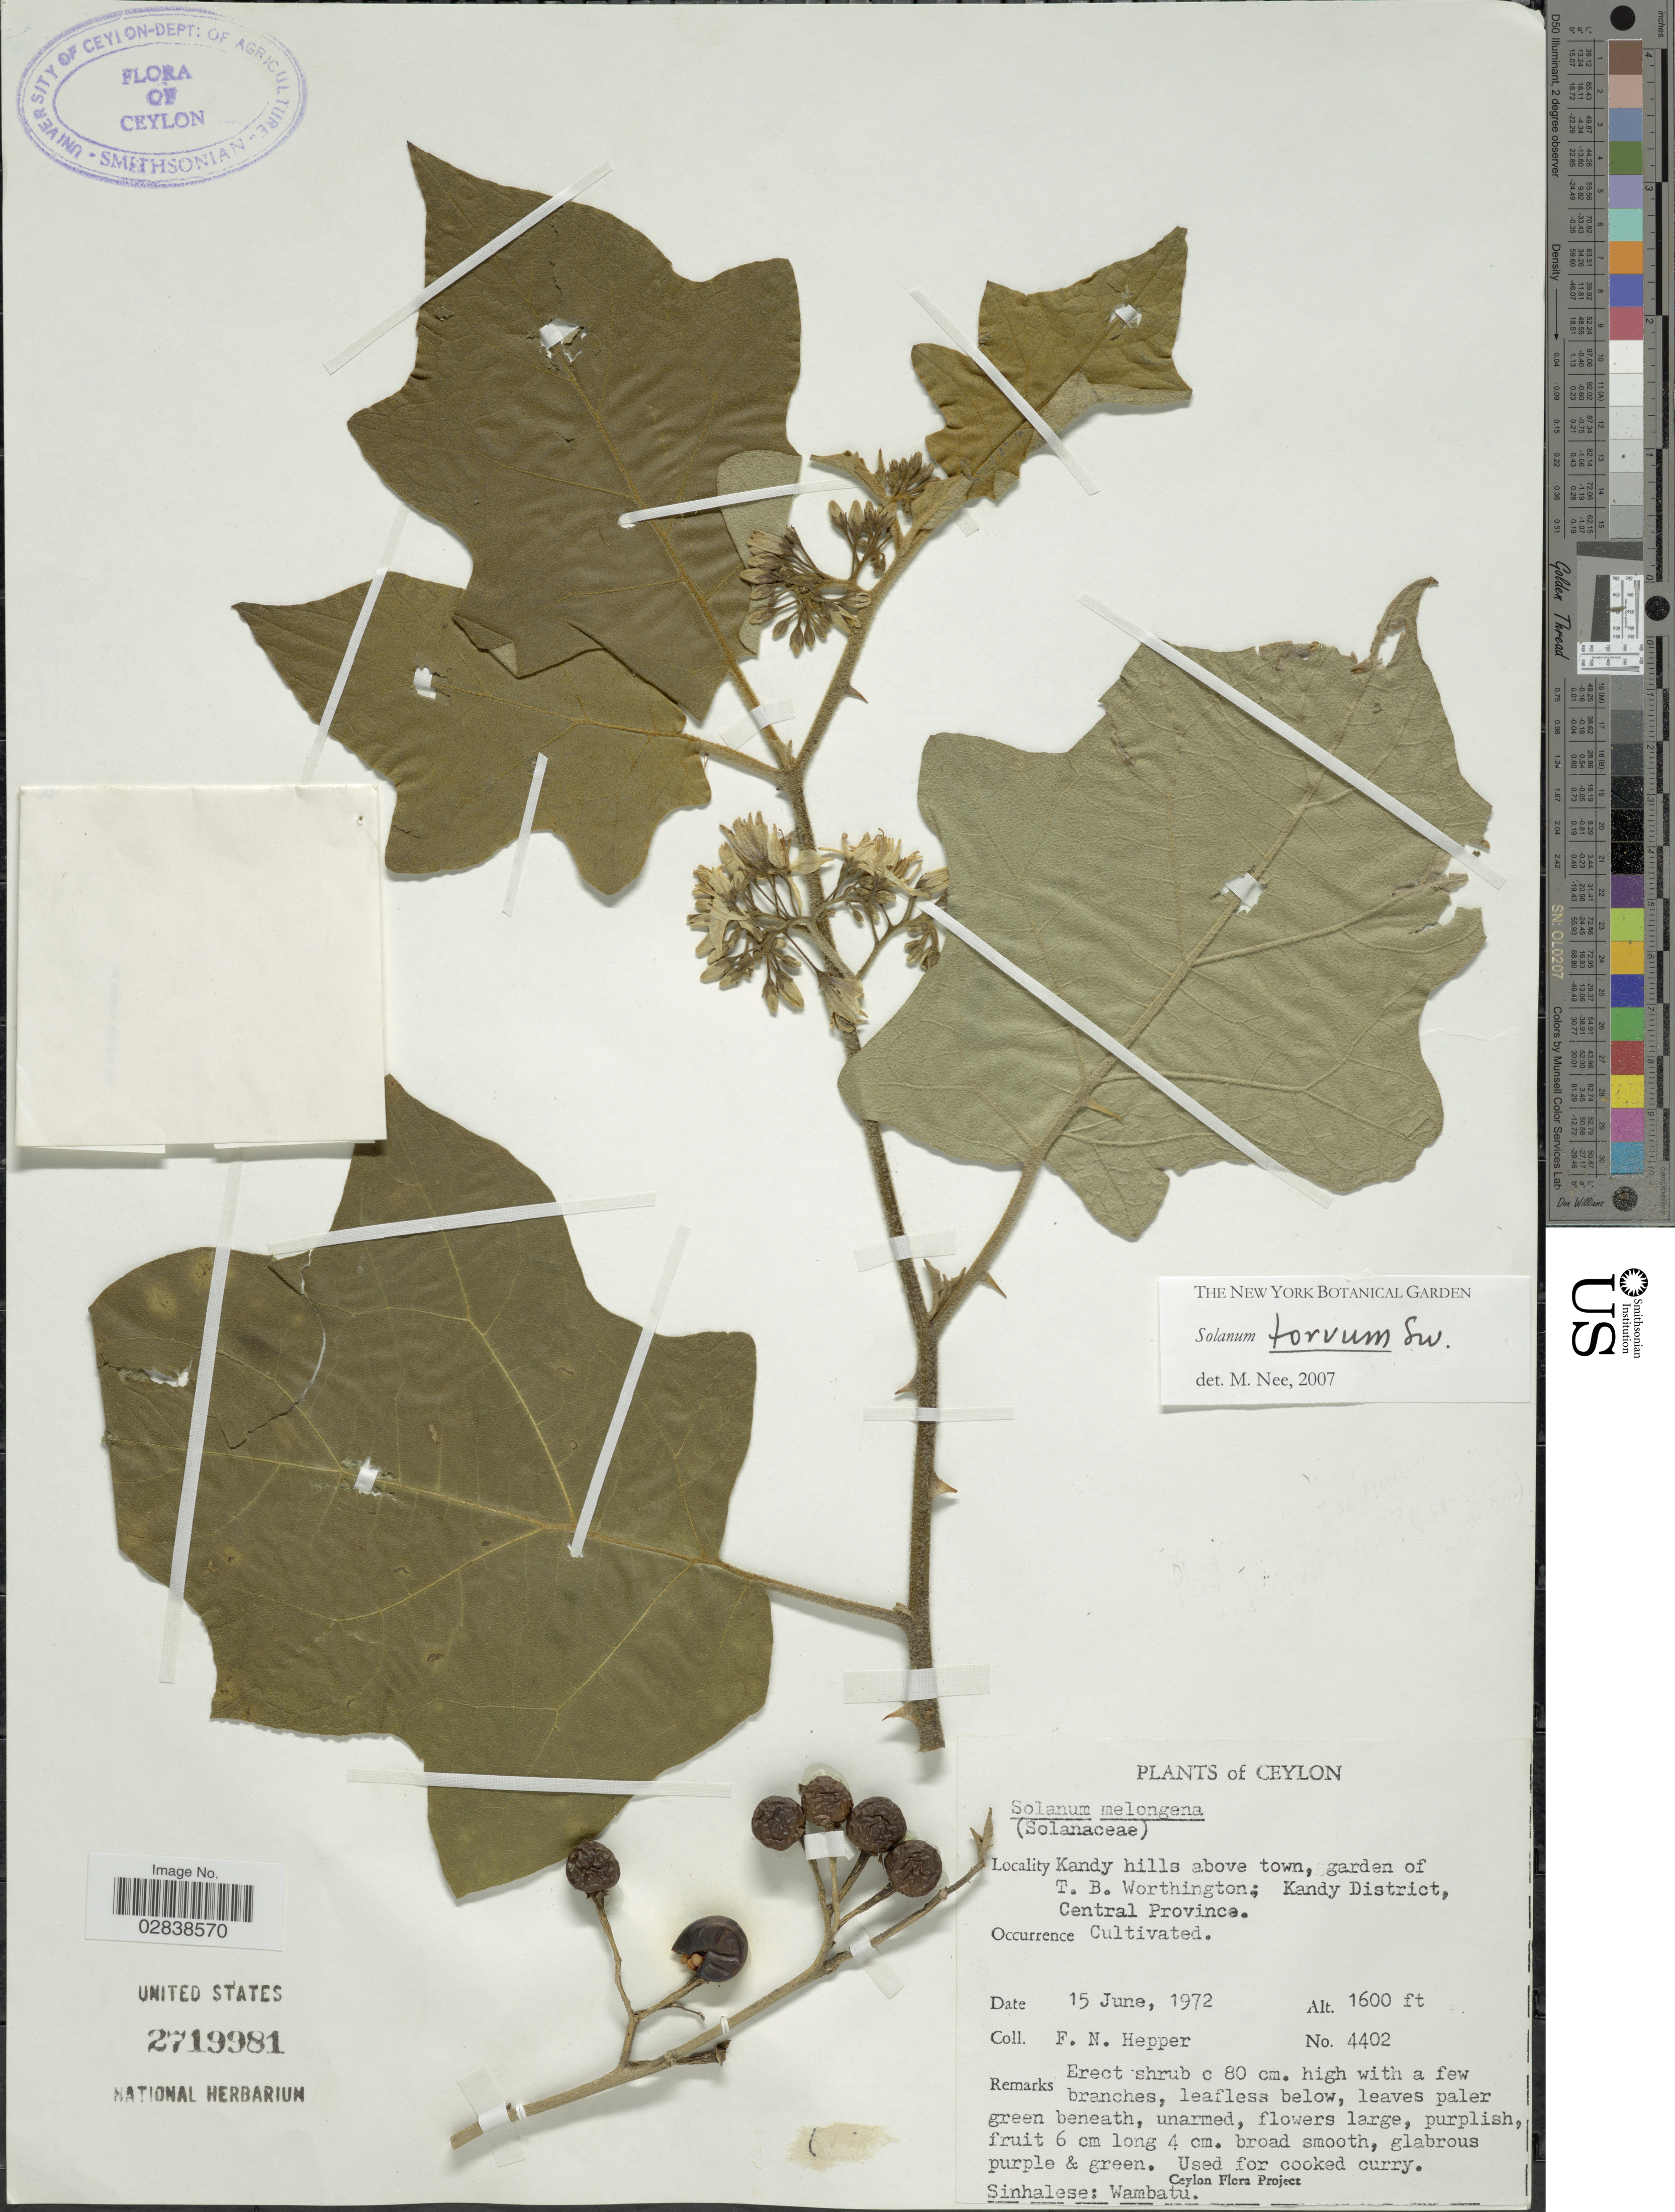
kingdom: Plantae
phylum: Tracheophyta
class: Magnoliopsida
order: Solanales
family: Solanaceae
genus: Solanum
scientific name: Solanum torvum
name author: Sw.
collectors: F. Hepper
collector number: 4402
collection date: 1972-06-15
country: Sri Lanka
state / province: Central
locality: Ceylon, Kandy hills above town, garden of T.B. Worthington; Kandy District, Central Province.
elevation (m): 488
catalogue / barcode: US 2719981